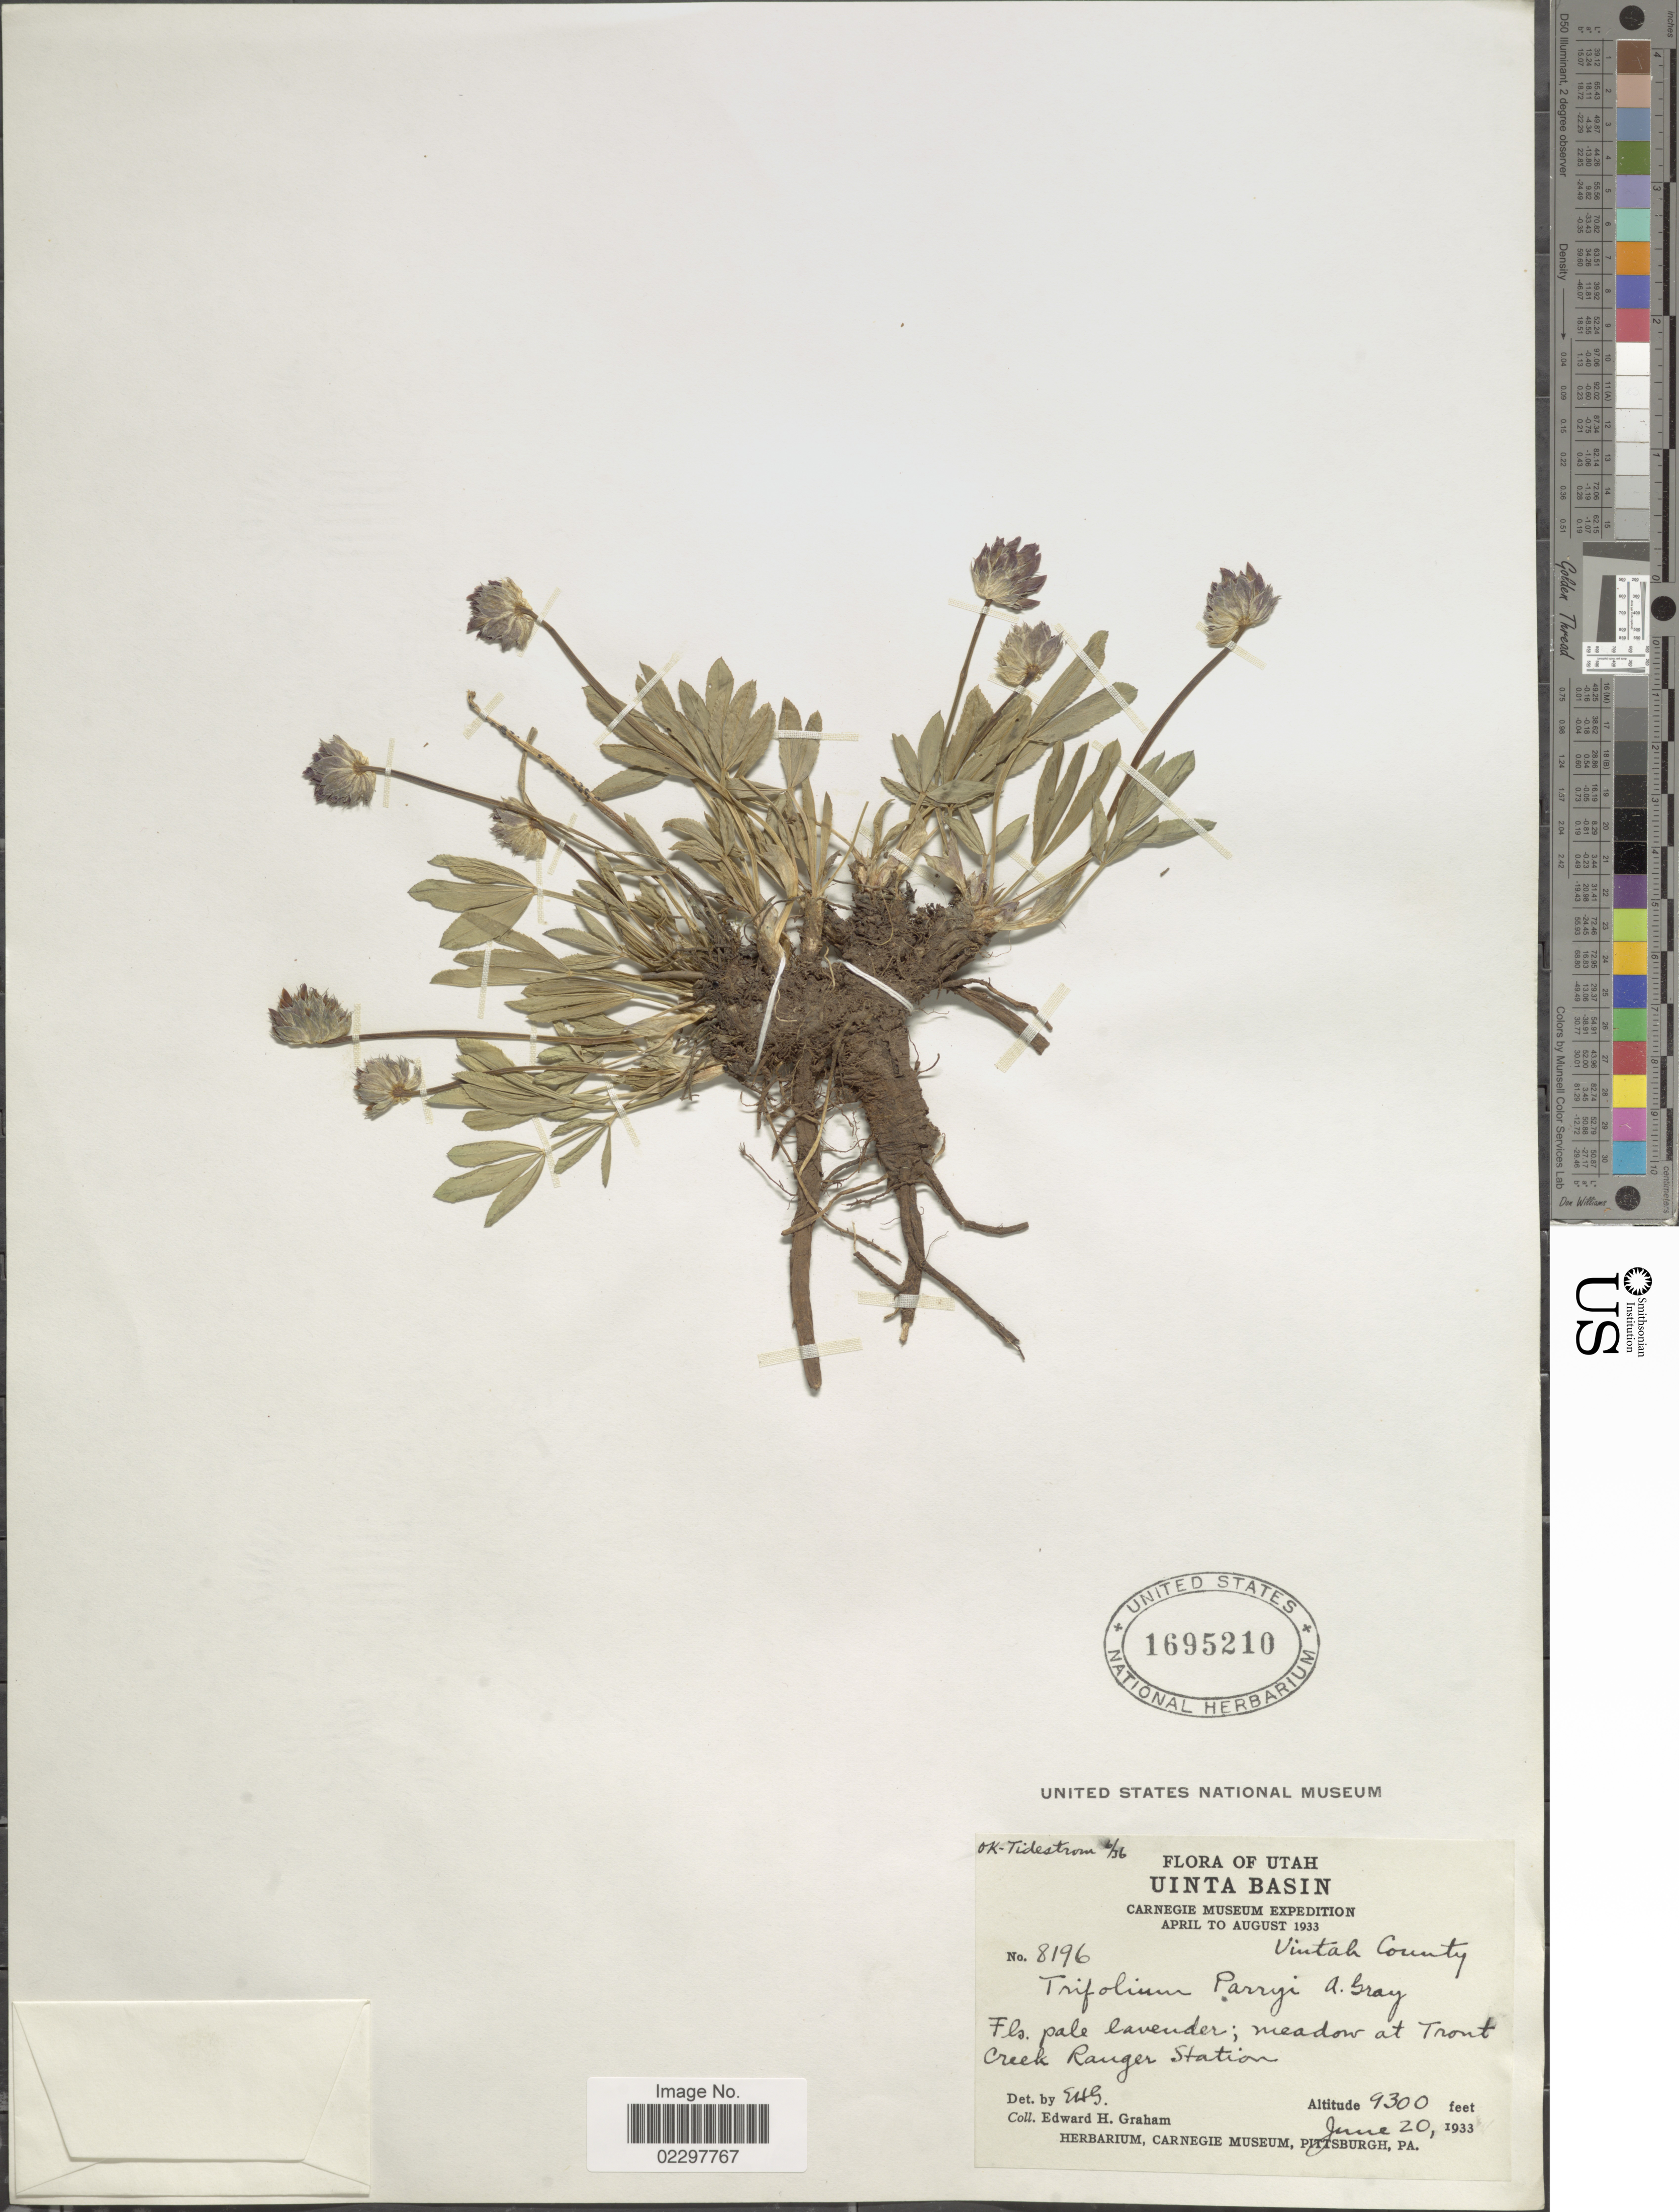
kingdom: Plantae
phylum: Tracheophyta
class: Magnoliopsida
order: Fabales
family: Fabaceae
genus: Trifolium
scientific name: Trifolium parryi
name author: A. Gray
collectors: E. H. Graham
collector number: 8196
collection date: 1933-06-20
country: United States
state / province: Utah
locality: Uinta Basin, meadow at Tront Creek Ranger Station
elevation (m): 2835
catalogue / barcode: US 1695210